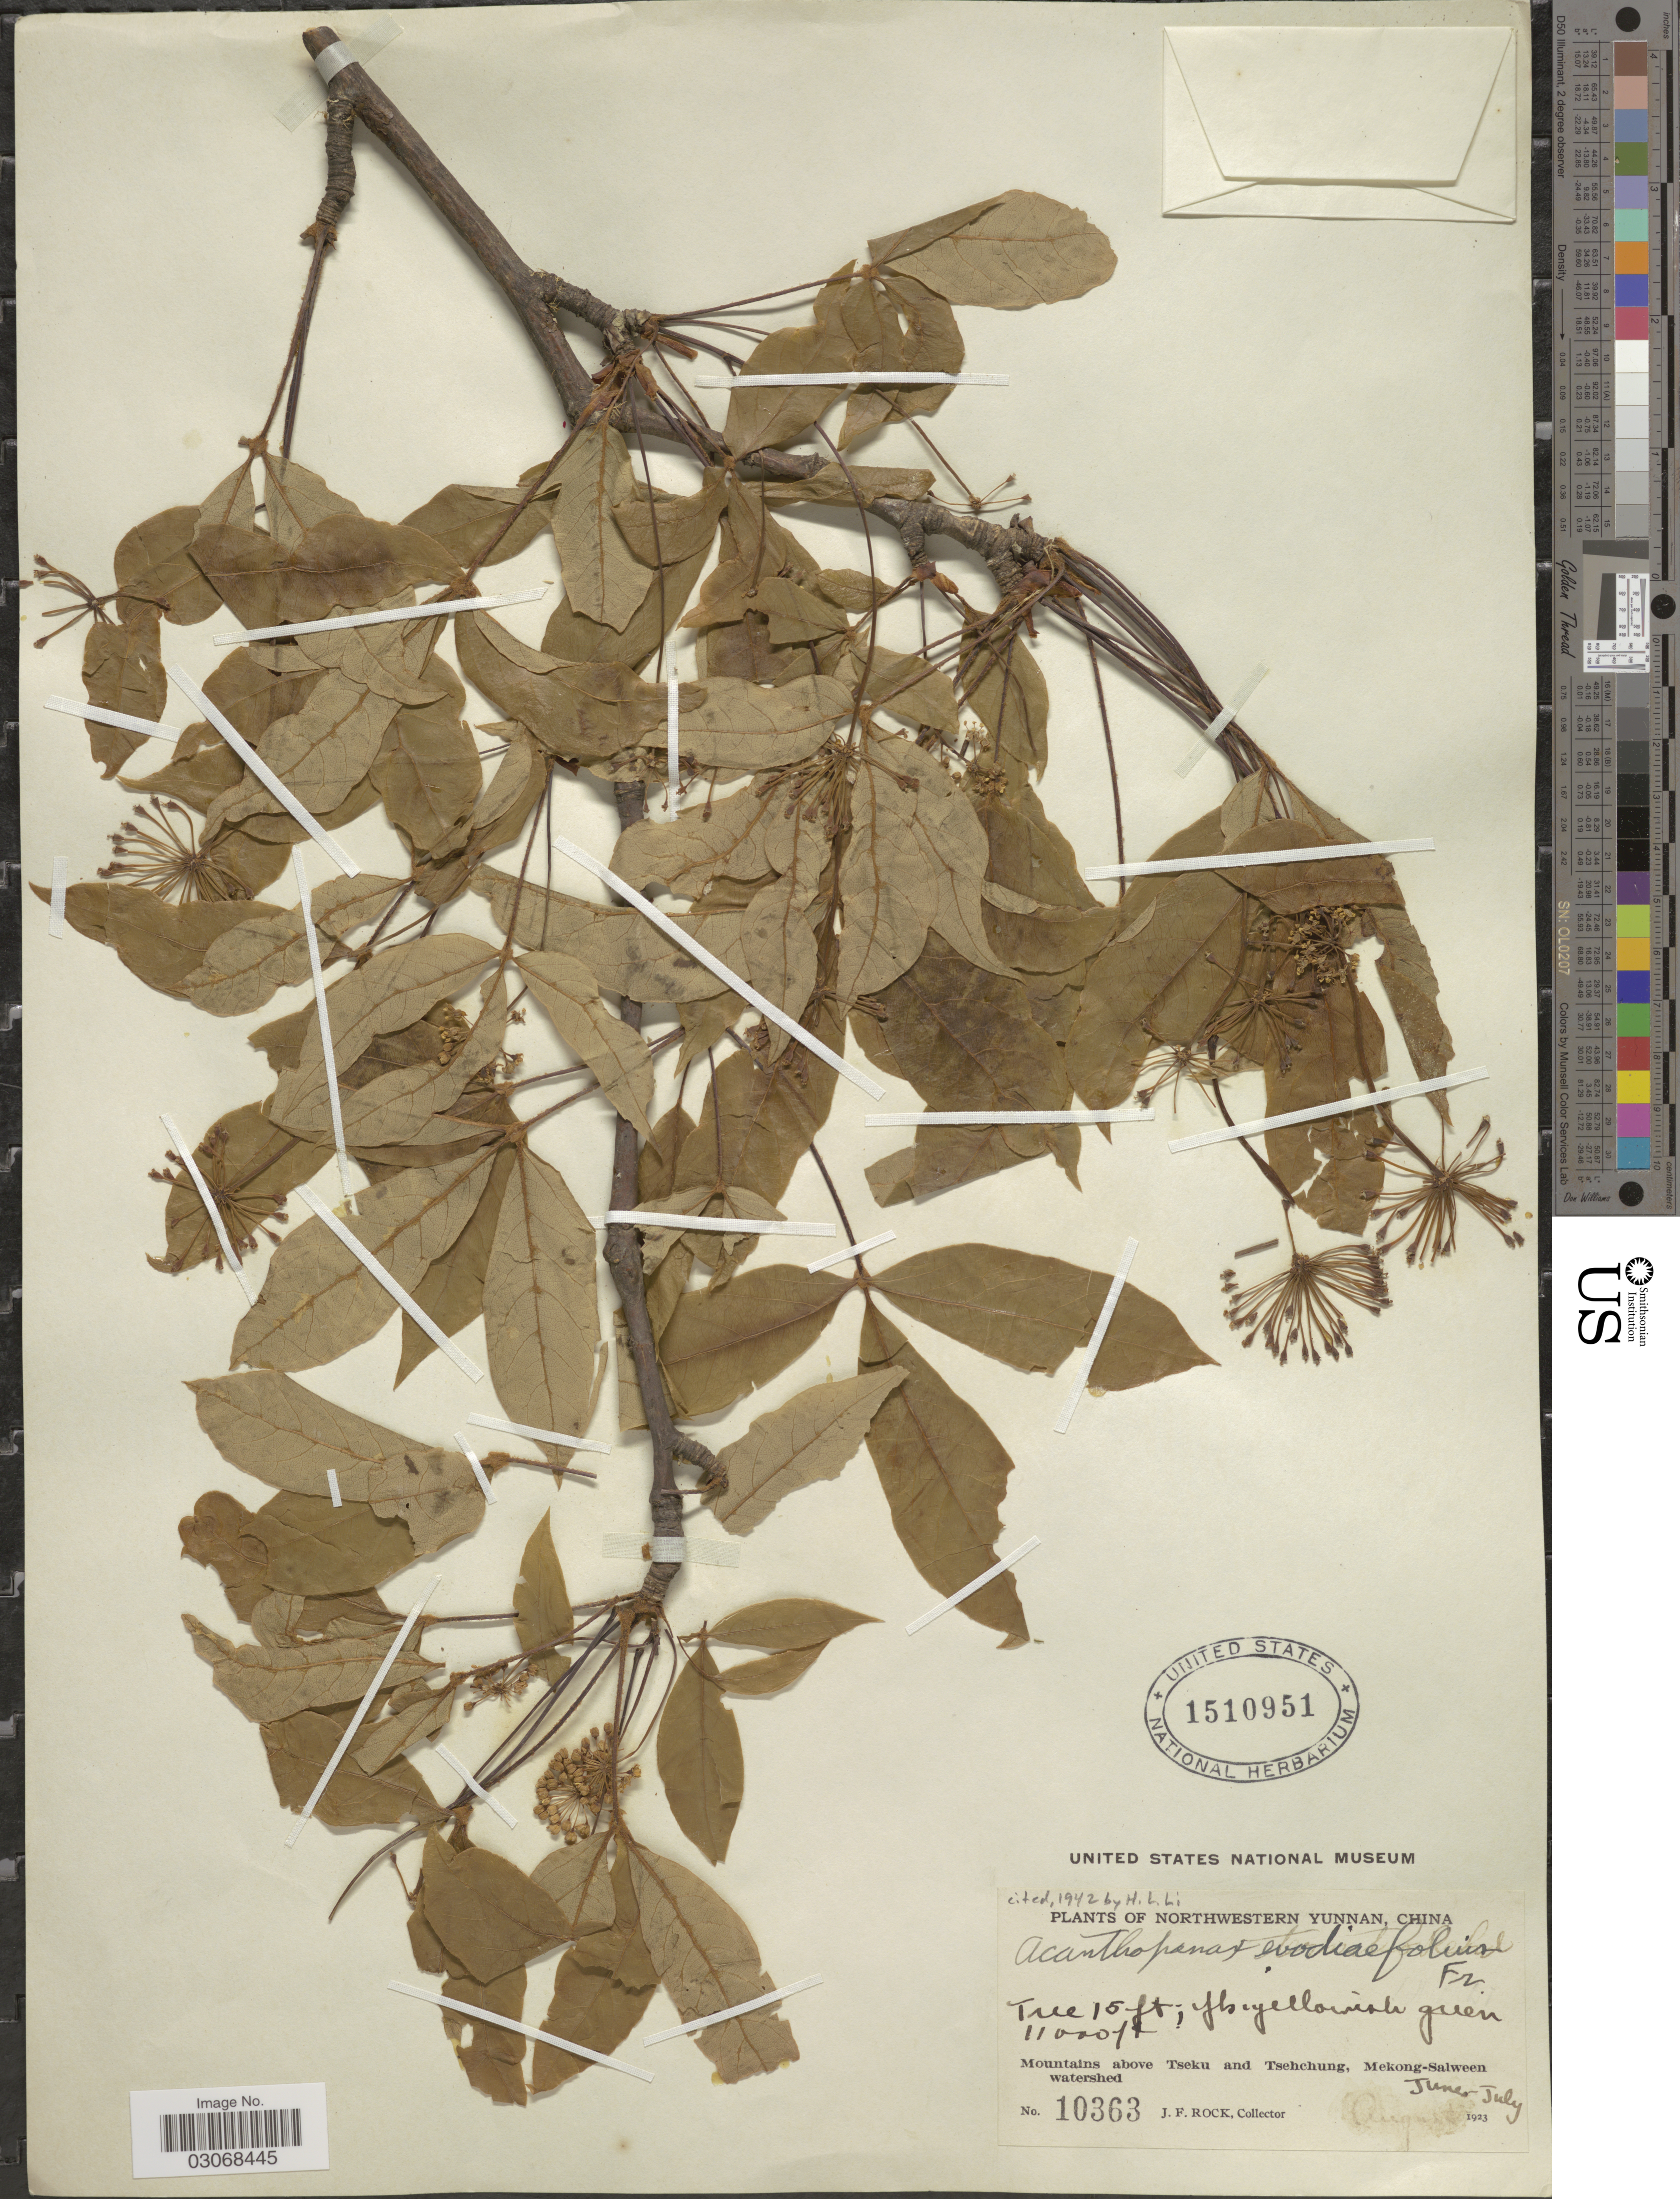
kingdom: Plantae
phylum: Tracheophyta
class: Magnoliopsida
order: Apiales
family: Araliaceae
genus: Gamblea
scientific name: Gamblea ciliata var. evodiifolia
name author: (Franch.) C.B. Shang et al.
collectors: J. Rock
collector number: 10363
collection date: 1923-06/1923-07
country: China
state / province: Yunnan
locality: Northwestern Yunnan, China, Mountains above Tseku and Tsehchung, Mekong-Salween watershed.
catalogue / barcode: US 1510951